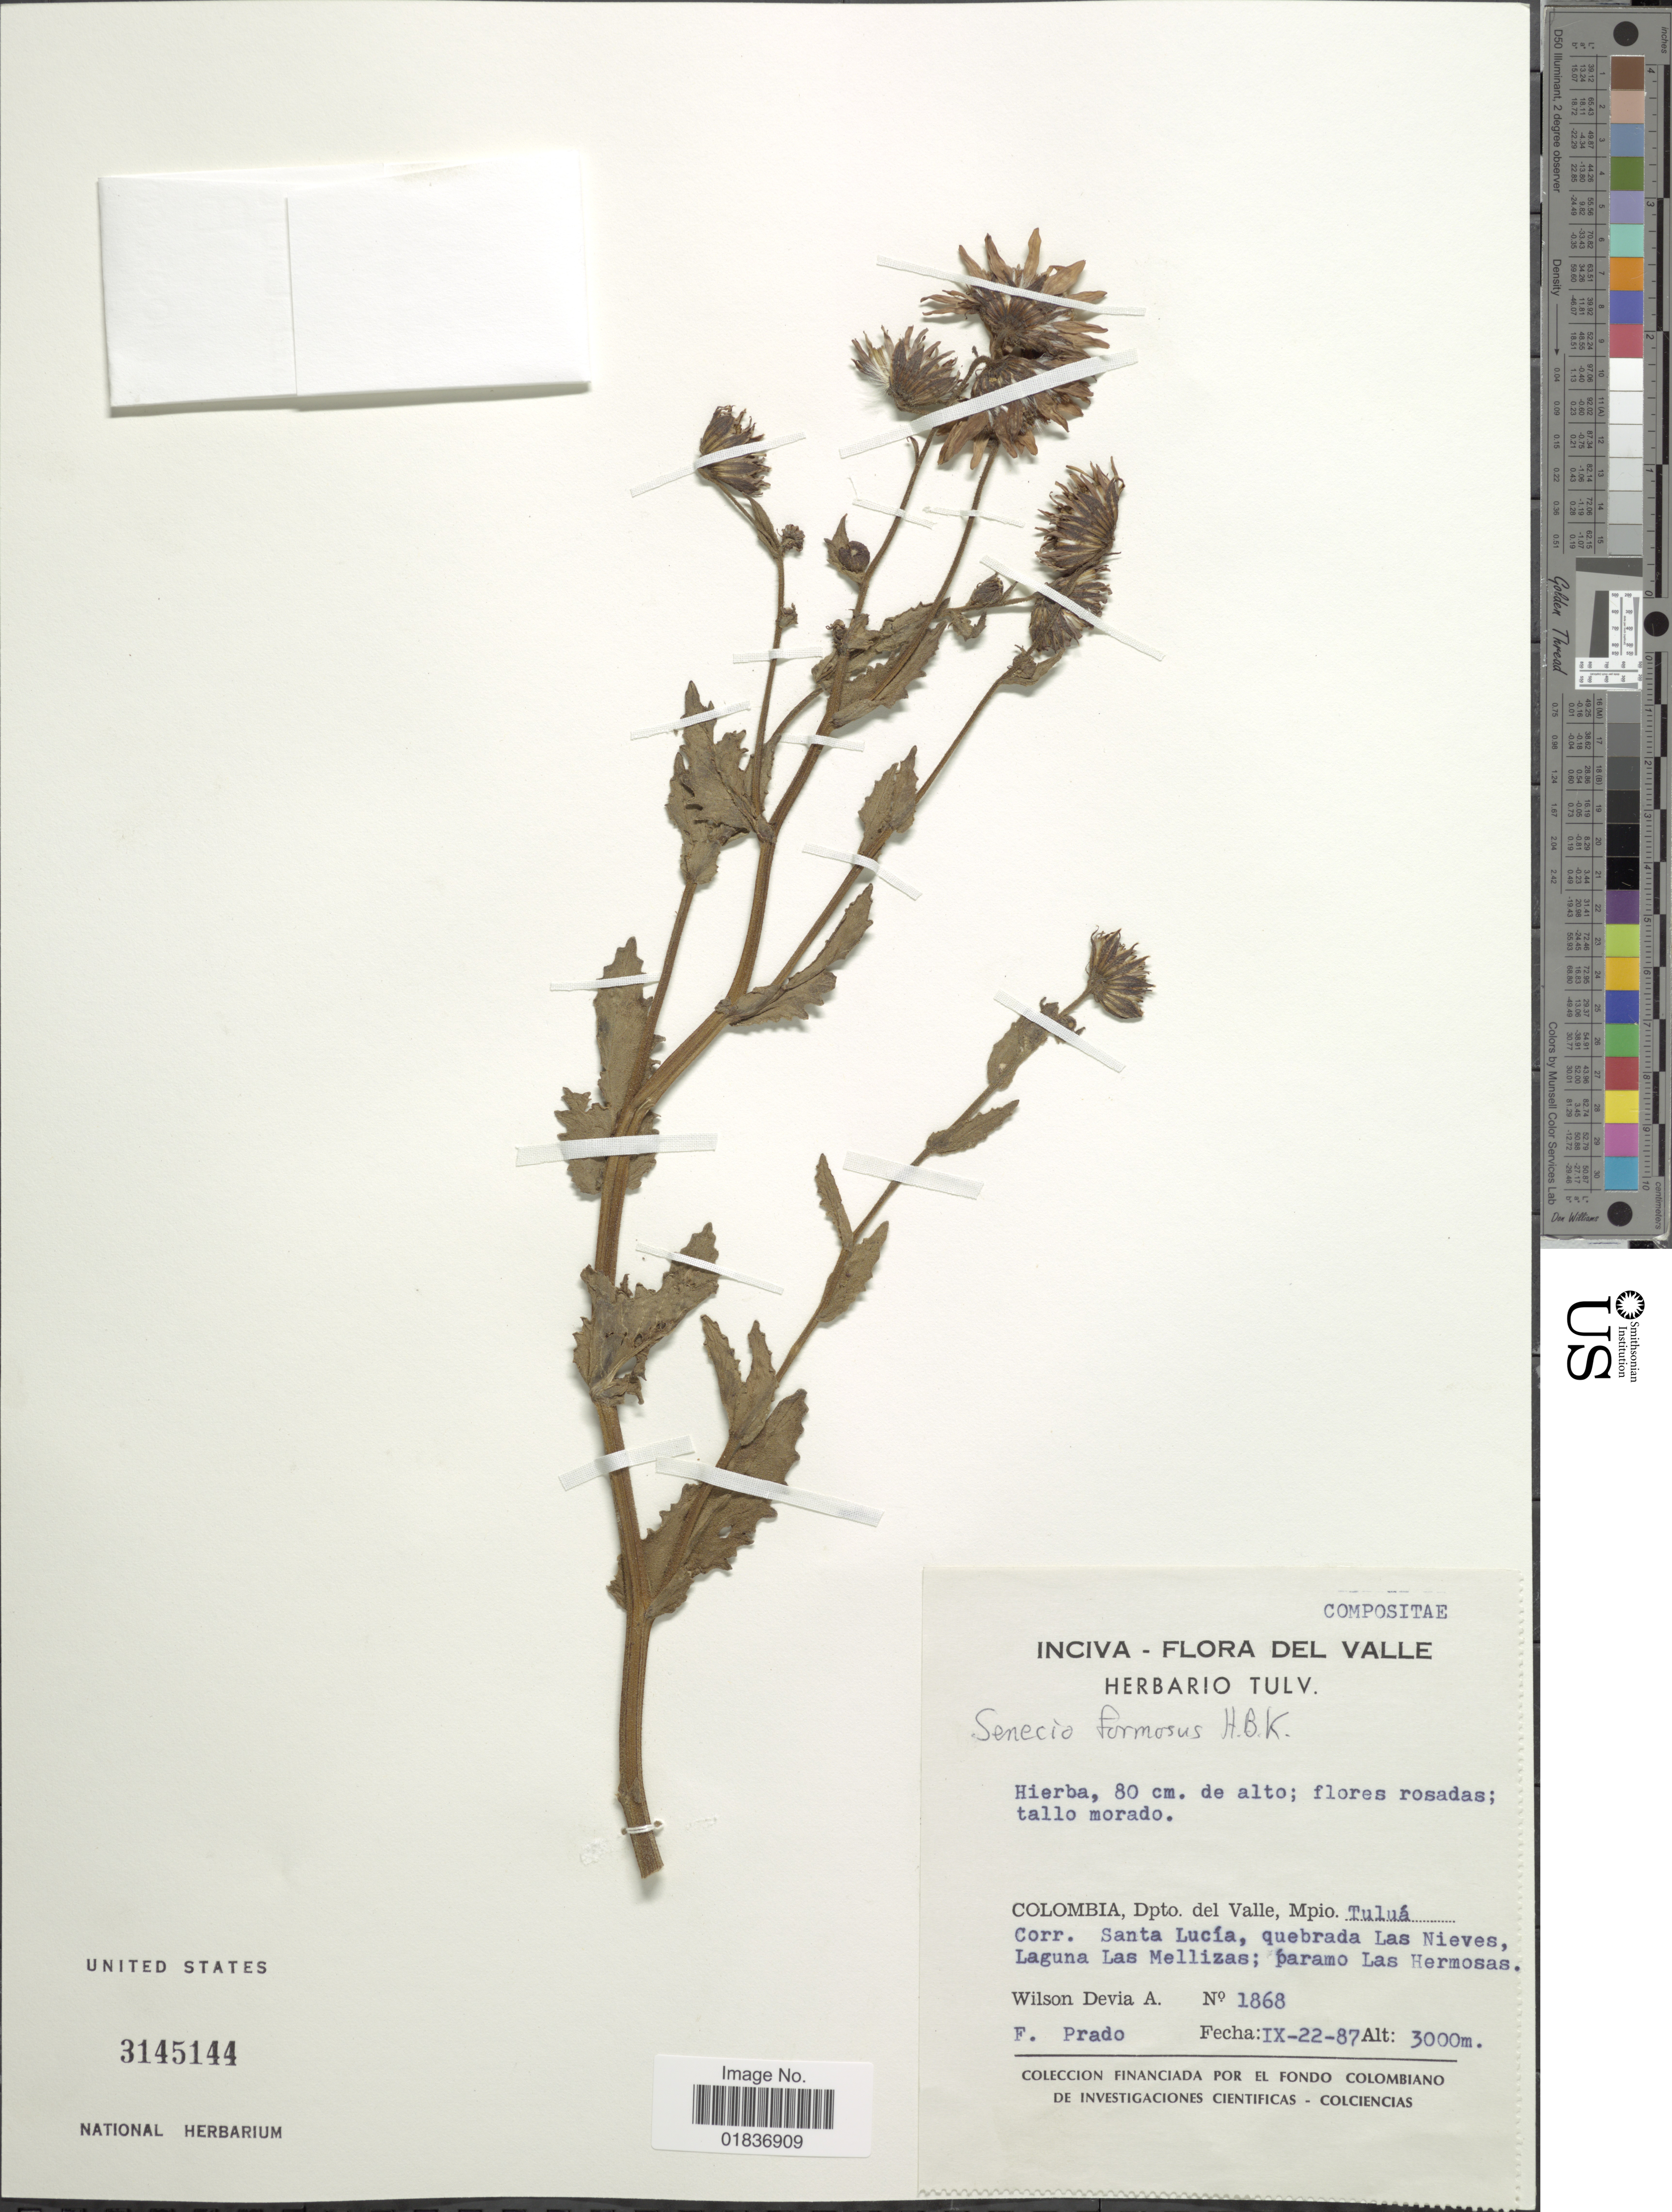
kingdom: Plantae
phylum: Tracheophyta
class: Magnoliopsida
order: Asterales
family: Asteraceae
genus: Senecio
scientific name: Senecio wedglacialis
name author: Cuatrec.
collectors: W. Devia A. & F. Prado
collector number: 1868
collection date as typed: Transcribed d/m/y: 22/9/87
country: Colombia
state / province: Valle del Cauca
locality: Dpto. del Valle, Mpio. Tulua. Corr. Santa Lucia, quebrada Las Nieves, Laguna Las Mellizas; paramo Las Hermosas.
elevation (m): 3000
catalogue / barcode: US 3145144